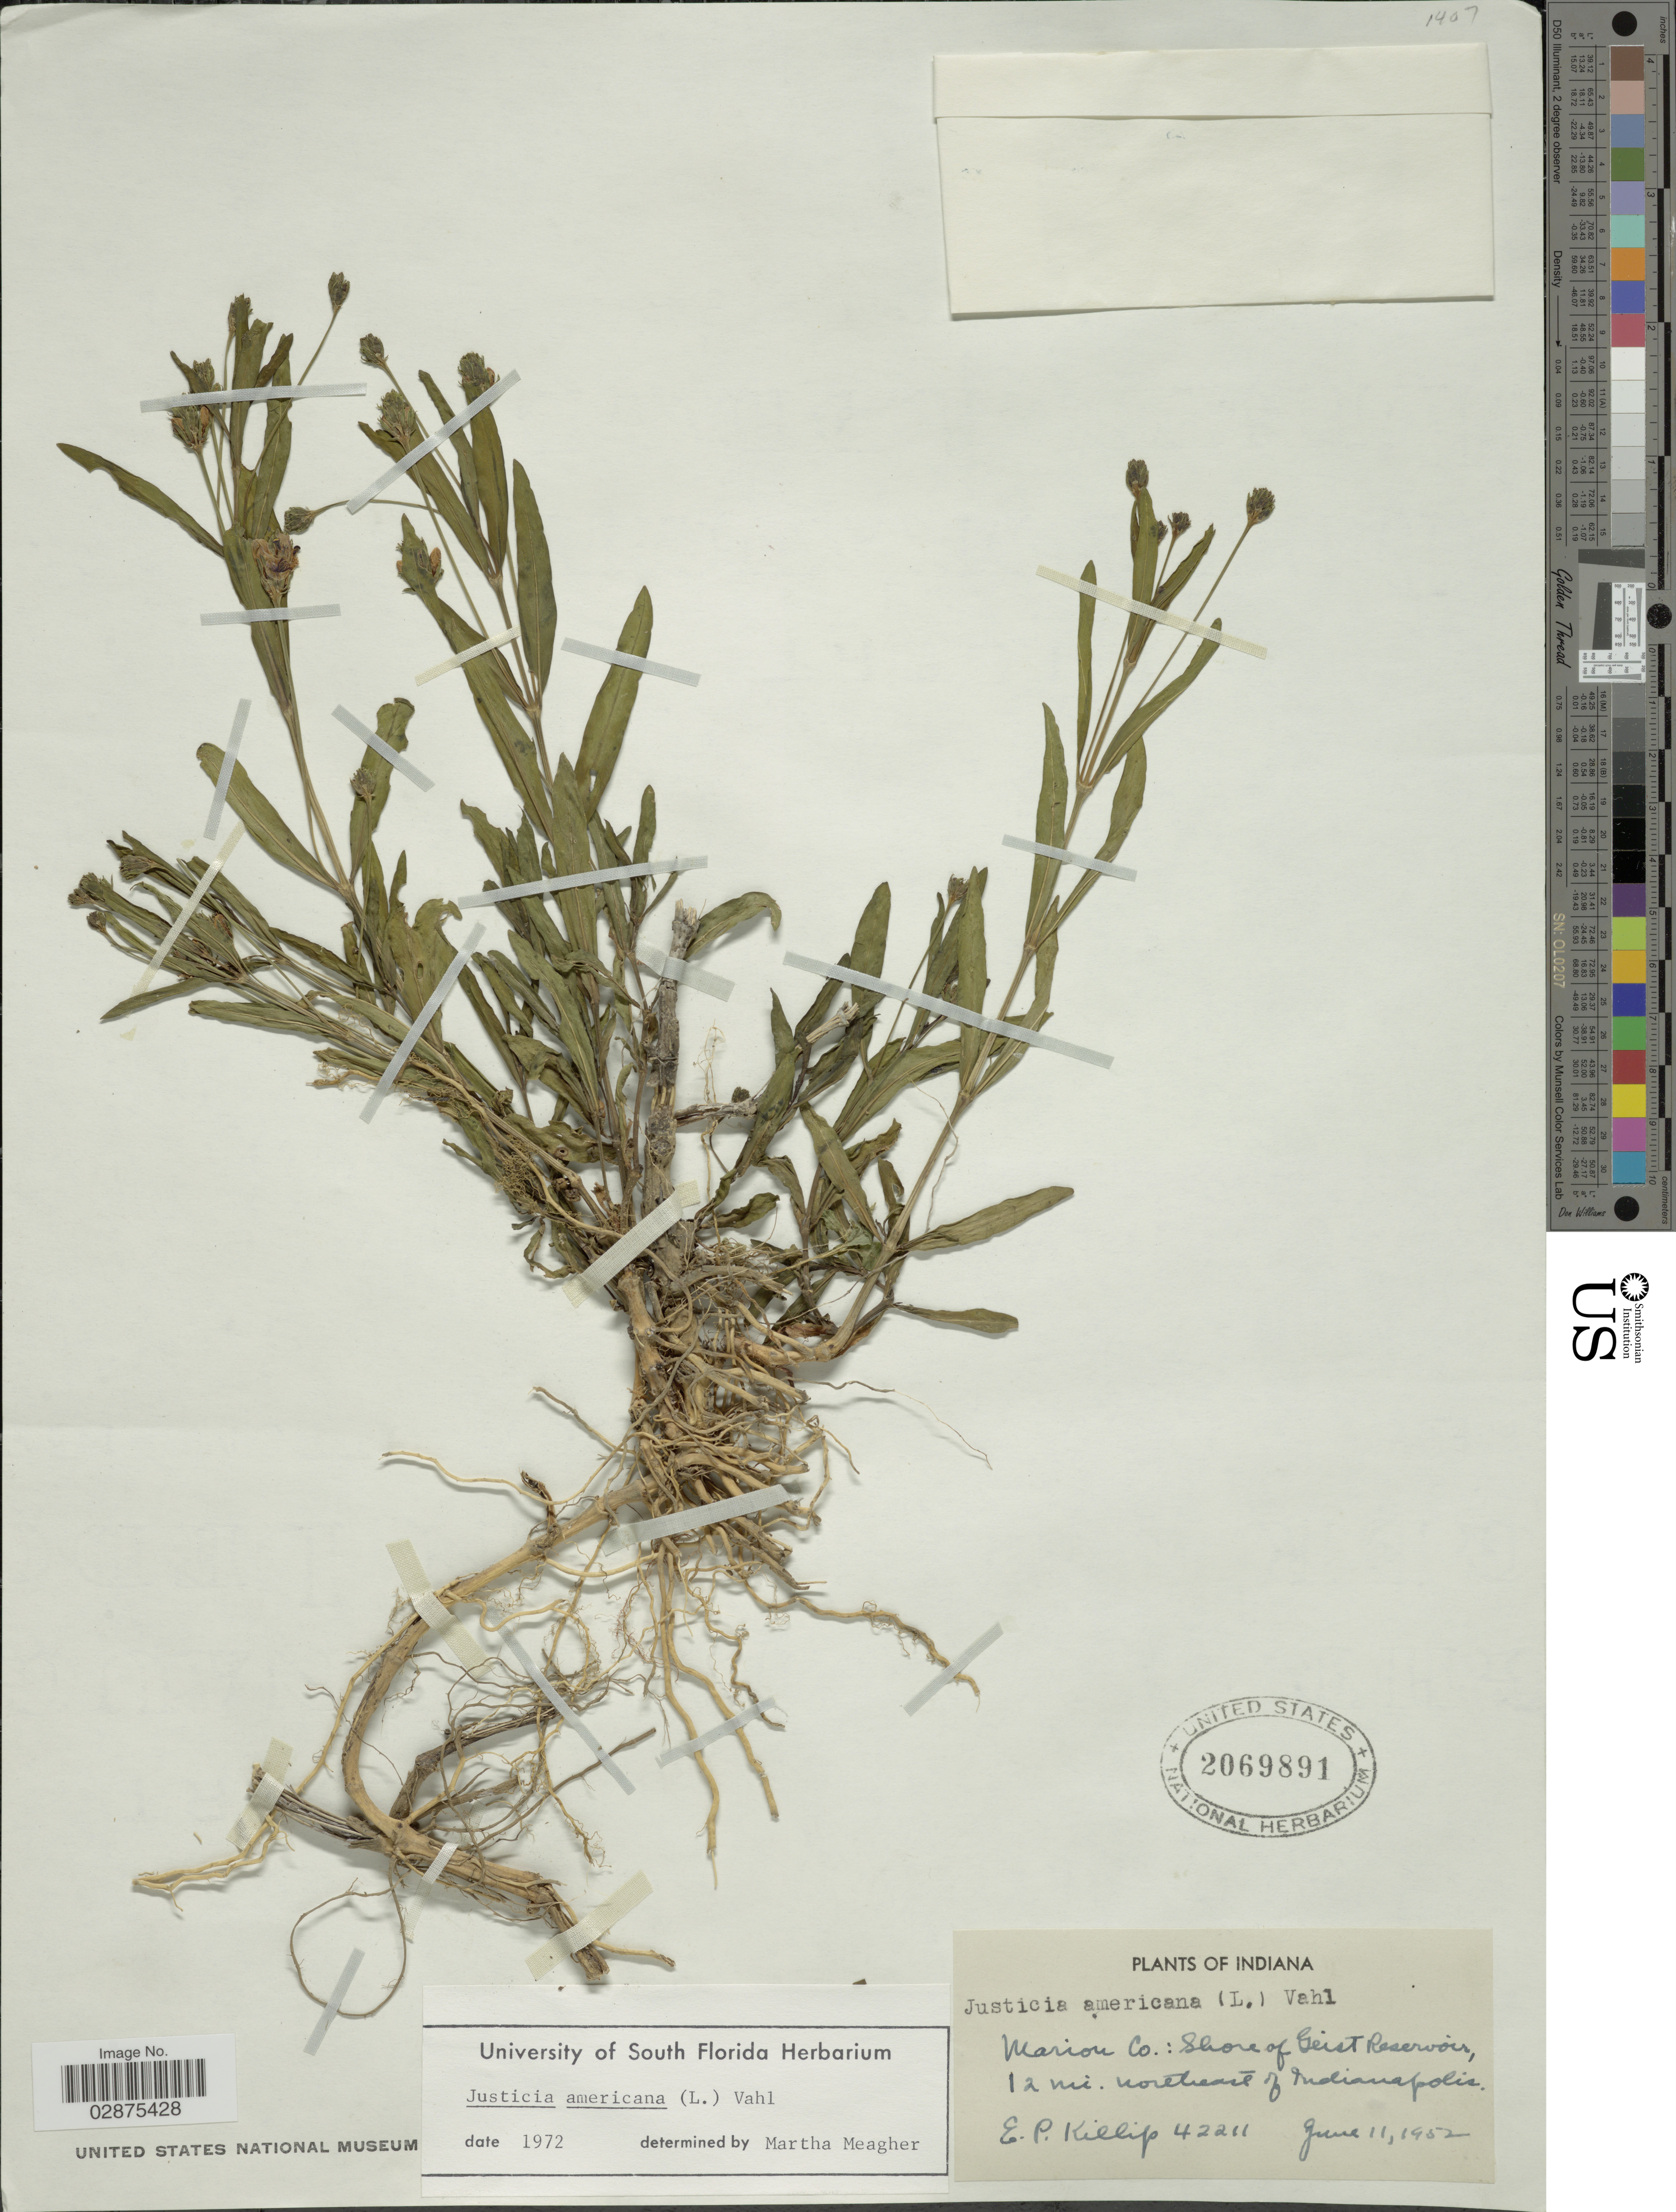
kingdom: Plantae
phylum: Tracheophyta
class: Magnoliopsida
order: Lamiales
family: Acanthaceae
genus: Justicia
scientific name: Justicia americana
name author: (L.) Vahl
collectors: E. P. Killip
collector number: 42211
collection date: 1952-06-11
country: United States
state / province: Indiana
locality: Marion Co.: Shore of Geist Reservoir, 12 mi.northeast of Indianapolis.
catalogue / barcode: US 2069891